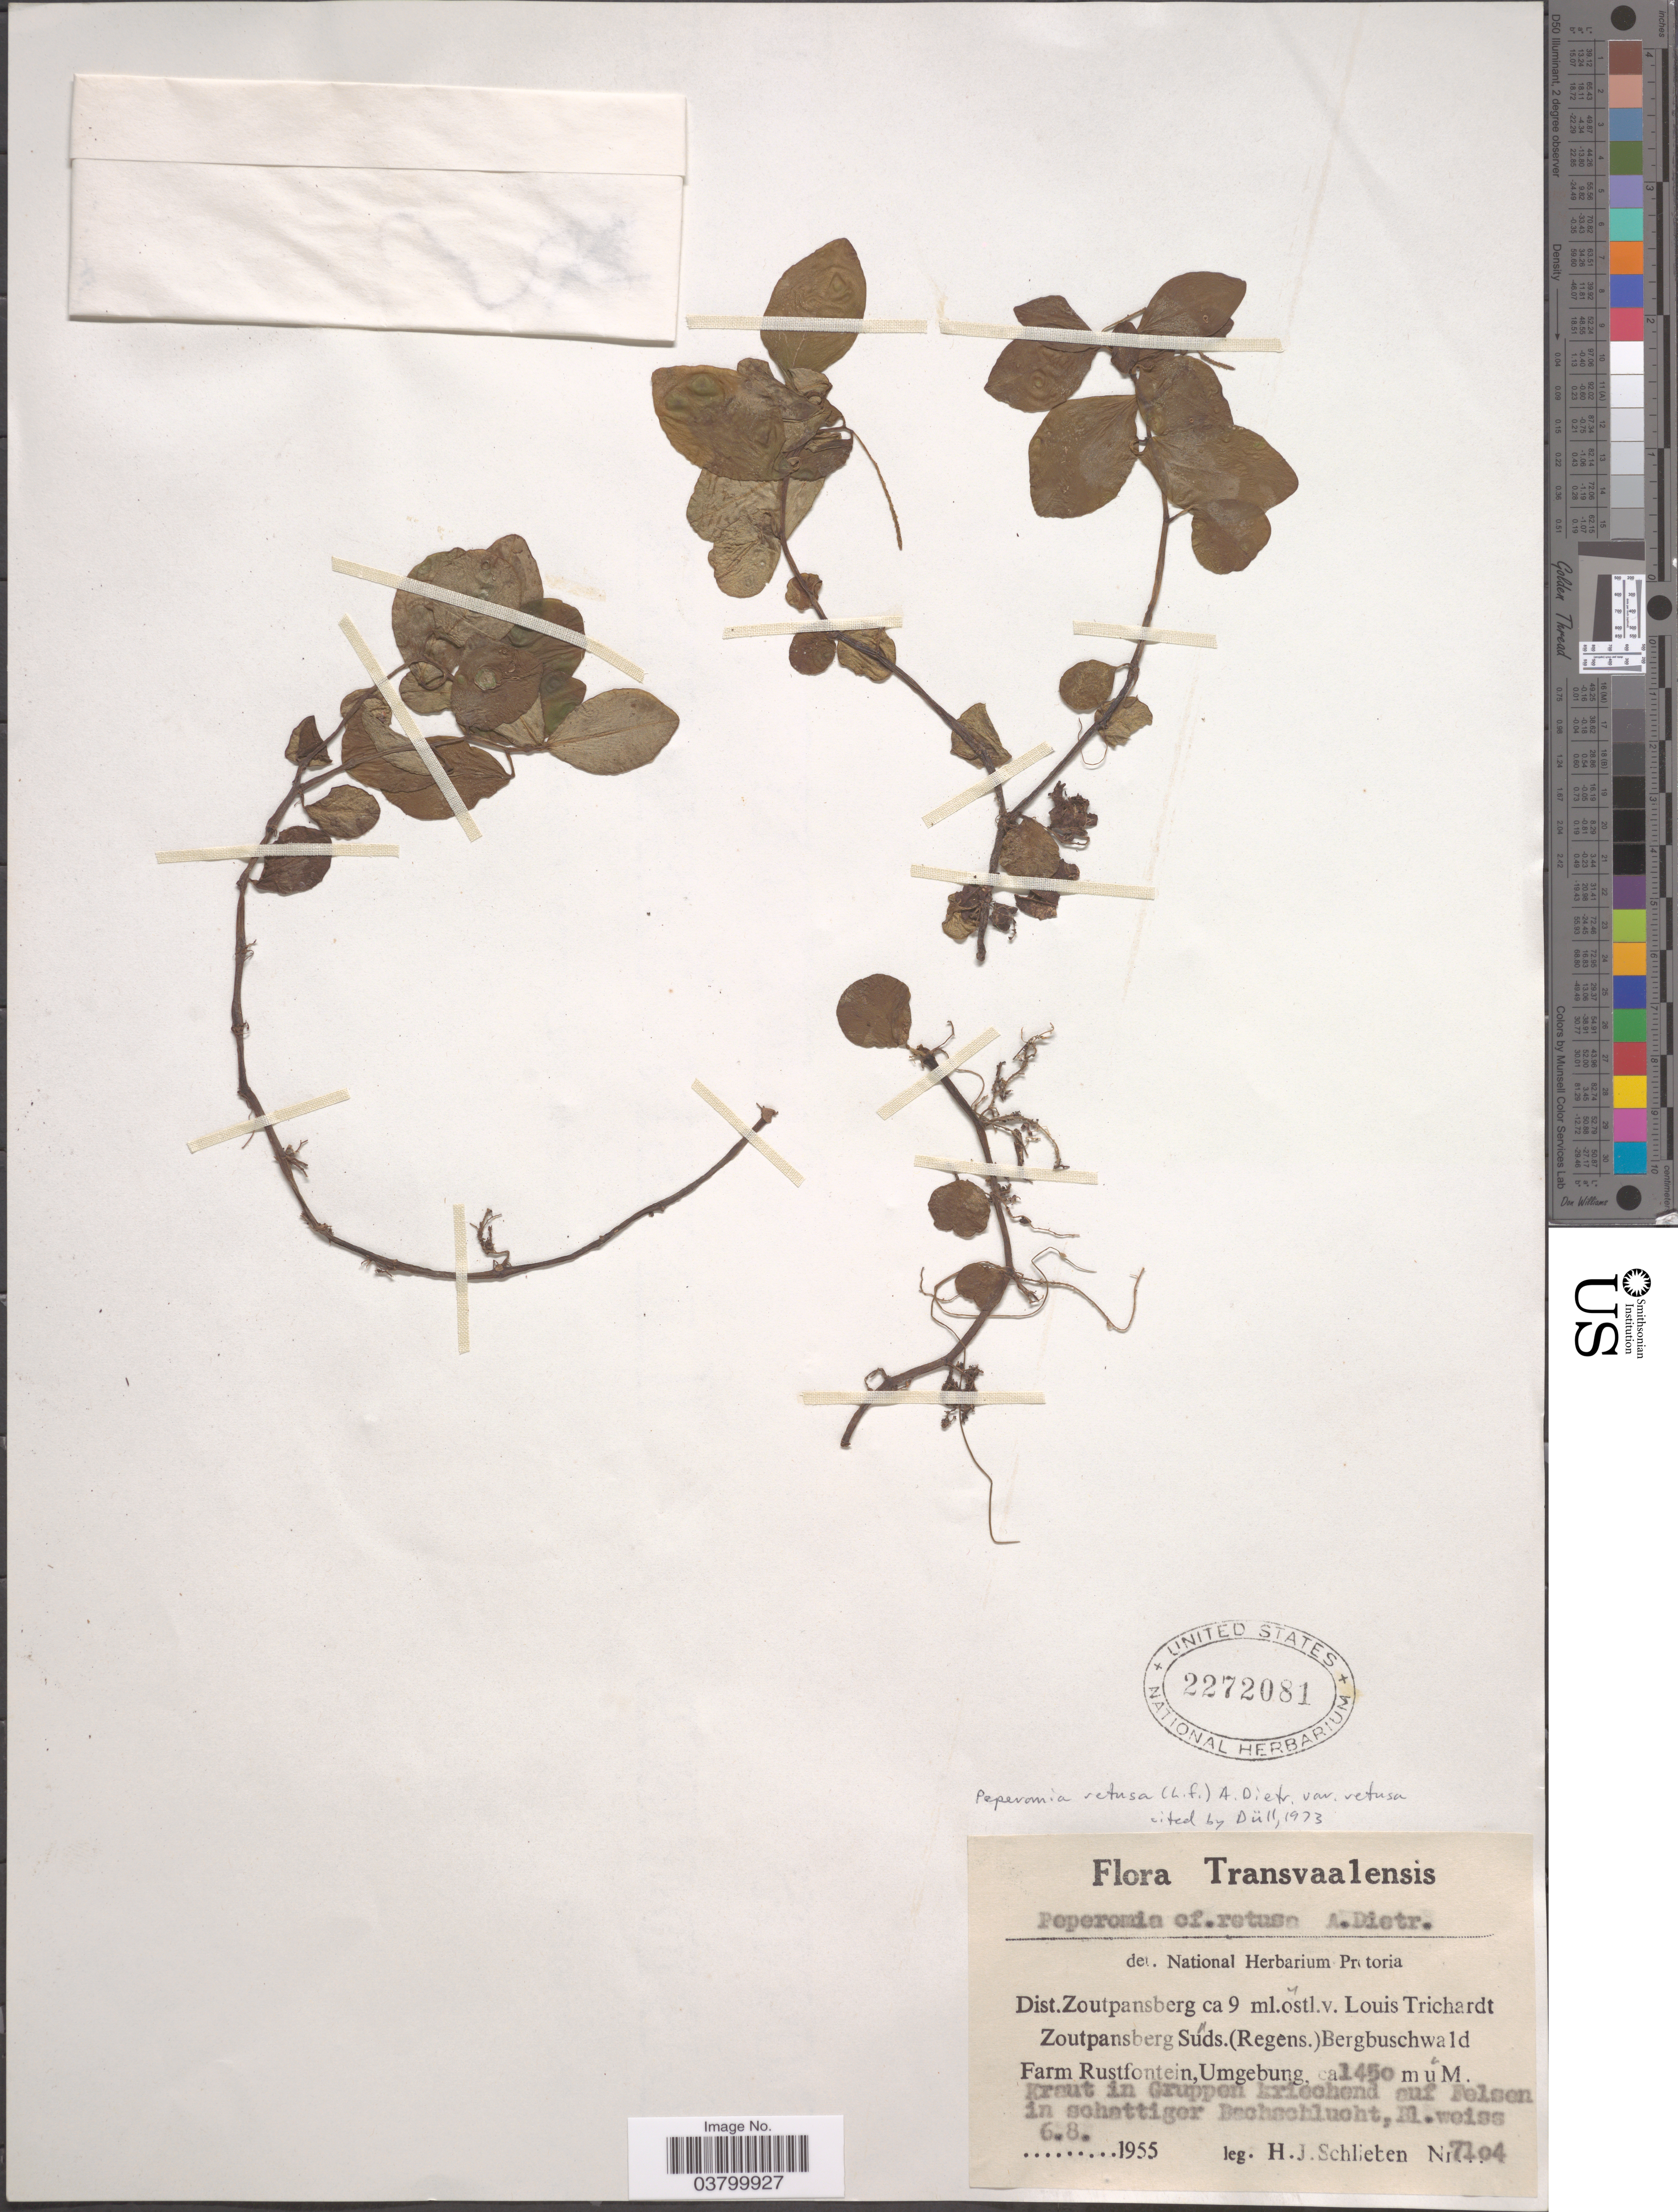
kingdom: Plantae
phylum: Tracheophyta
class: Magnoliopsida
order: Piperales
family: Piperaceae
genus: Peperomia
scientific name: Peperomia retusa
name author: (L. f.) A. Dietr.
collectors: H. J. Schlieben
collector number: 7104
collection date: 1955-08-06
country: South Africa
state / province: Limpopo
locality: Transvaalensis. Dist.Zoutpansberg ca 9 ml.ostl.v. Louis Trichardt Zoutpansberg Süds. (Regens) Bergbuschwald Farm Rustfontein, Umgebung. Kraut in Gruppen kriechend auf Felsen in schattiger Bechschlucht.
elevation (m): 1450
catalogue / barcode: US 2272081